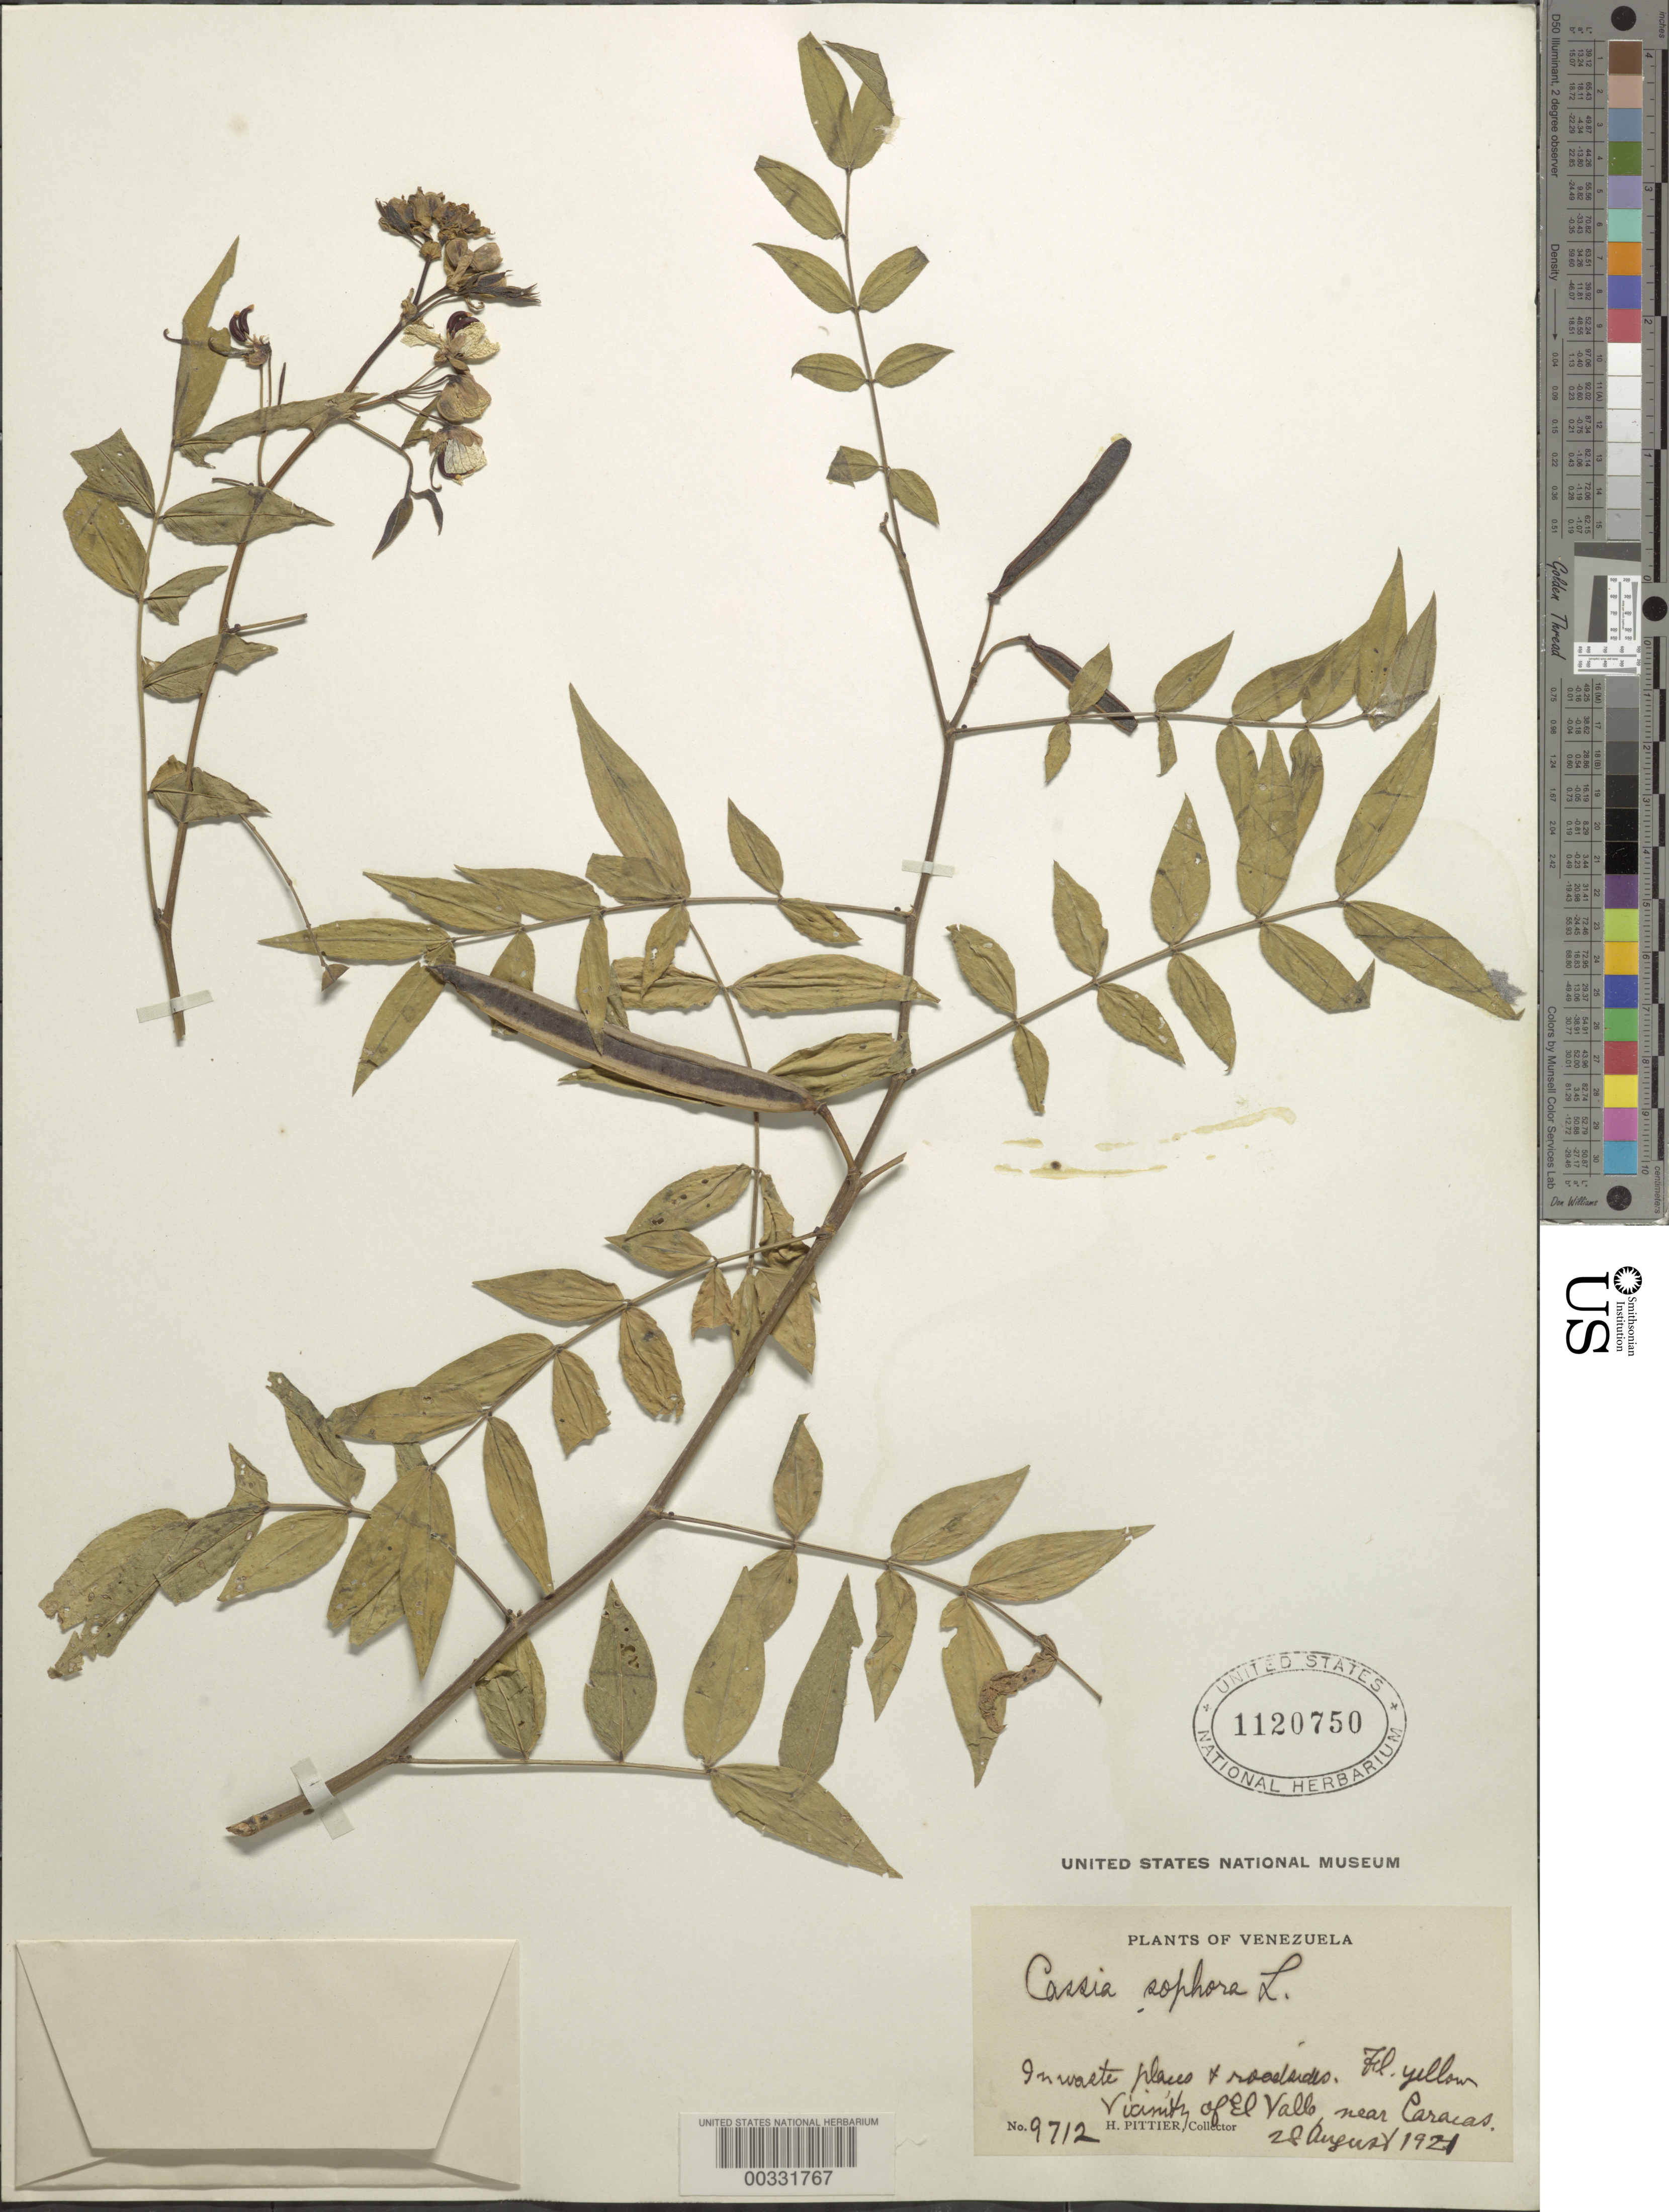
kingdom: Plantae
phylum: Tracheophyta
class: Magnoliopsida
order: Fabales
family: Fabaceae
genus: Senna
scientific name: Senna occidentalis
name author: (L.) Link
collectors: H. F. Pittier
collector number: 9712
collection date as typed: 28 Aug 1921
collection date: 1921-08-28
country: Venezuela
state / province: Distrito Federal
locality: Vicinity of el valle, near caracas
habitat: Waste places and roadsides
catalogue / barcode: US 1120750